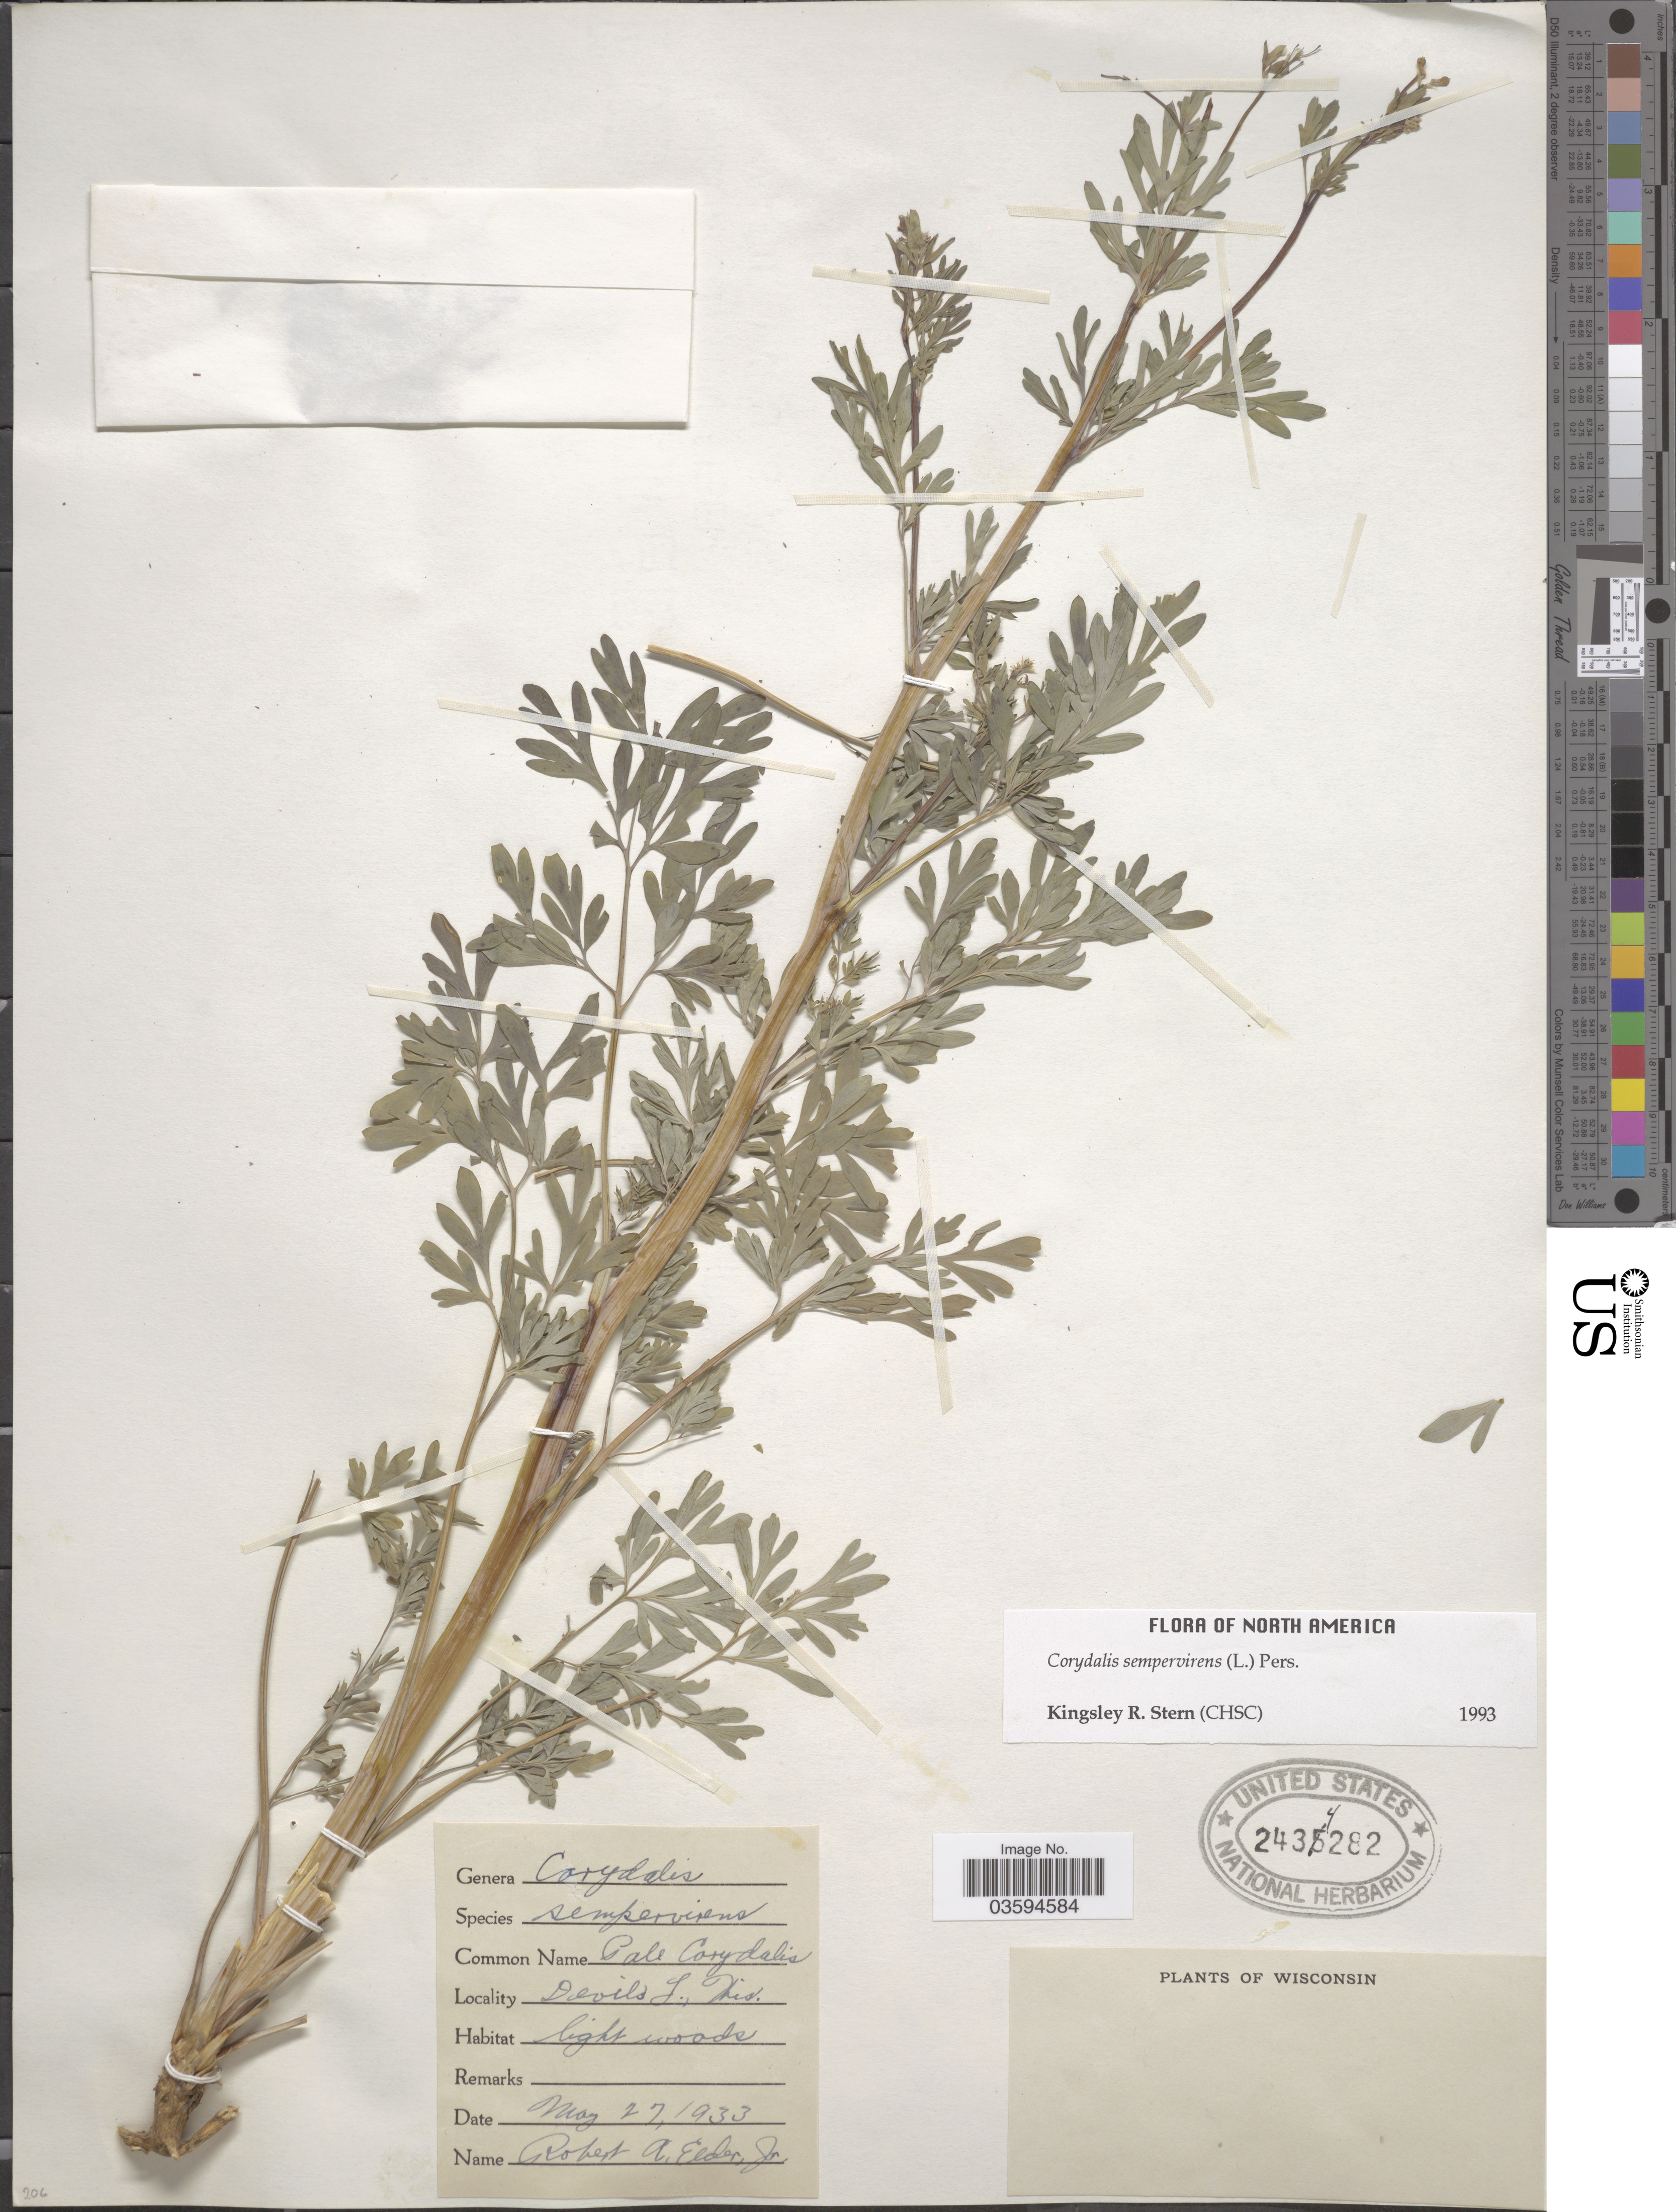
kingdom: Plantae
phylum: Tracheophyta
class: Magnoliopsida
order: Ranunculales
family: Papaveraceae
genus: Capnoides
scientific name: Capnoides sempervirens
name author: (L.) Borkh.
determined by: Strong, M. T., (US), Smithsonian Institution - National Museum of Natural History (UNITED STATES)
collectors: R. Elder Jr.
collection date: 1933-05-27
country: United States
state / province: Wisconsin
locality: Devils L.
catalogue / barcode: US 2434282